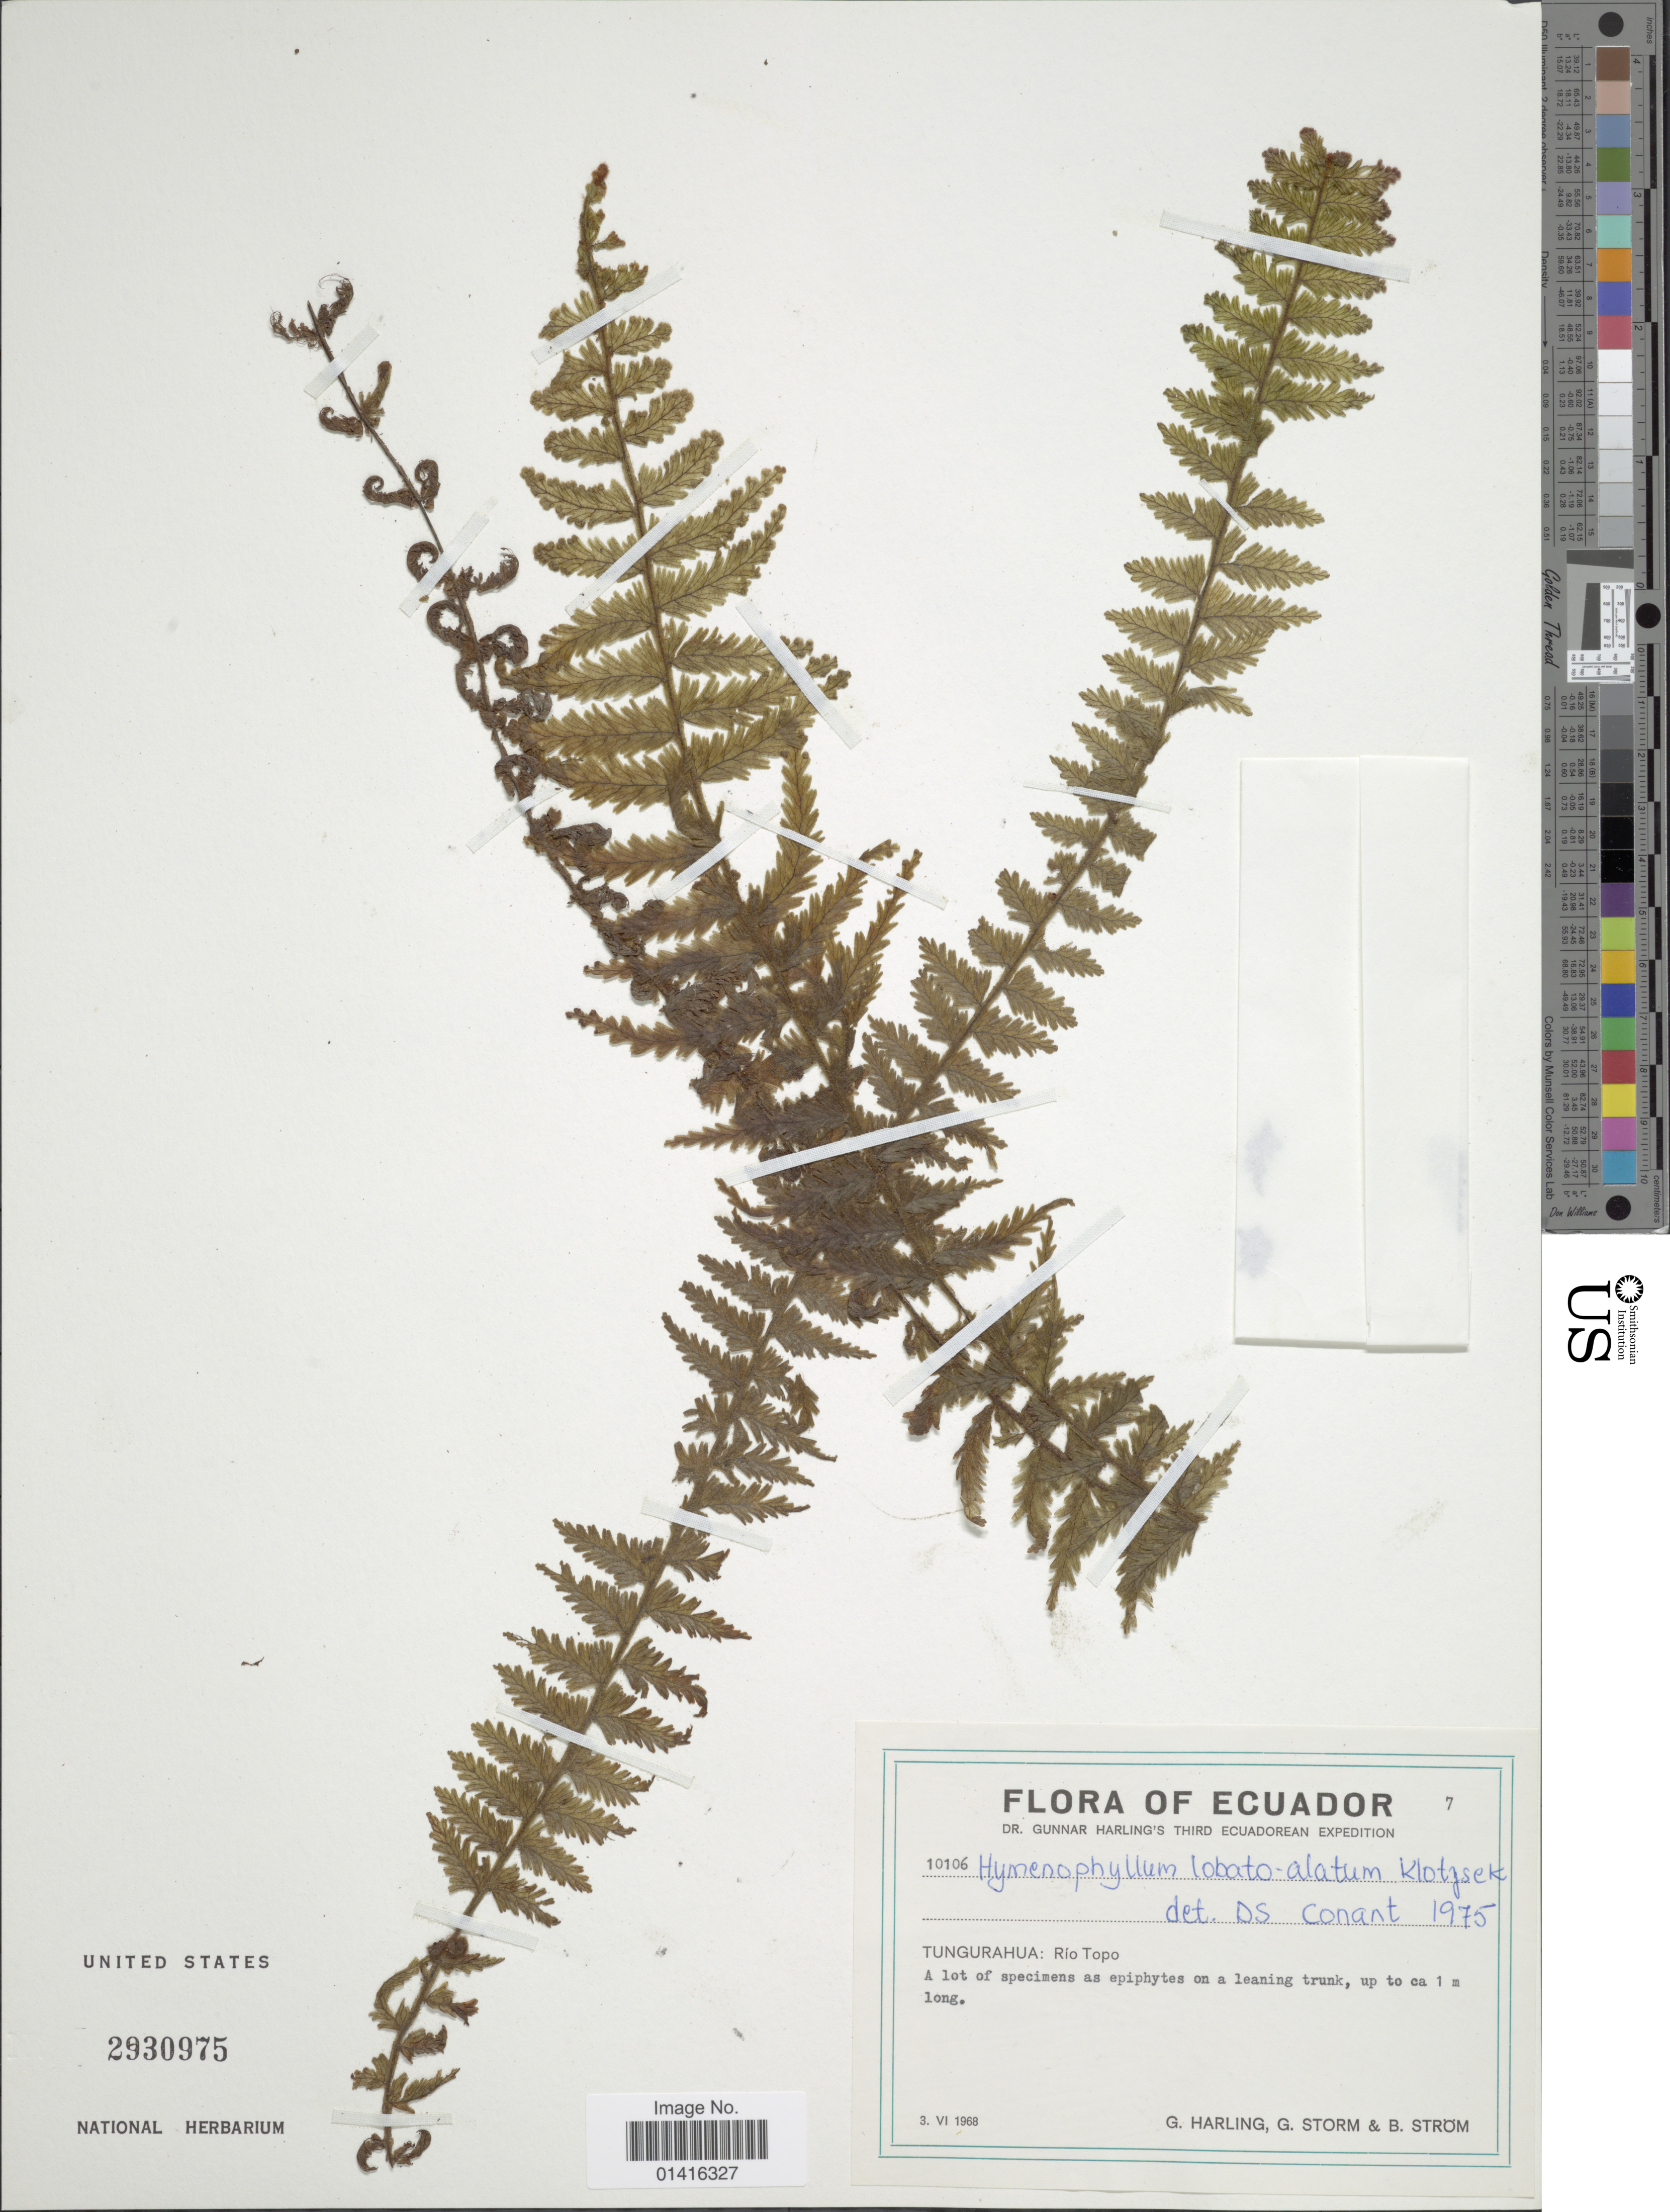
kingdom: Plantae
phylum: Tracheophyta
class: Polypodiopsida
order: Hymenophyllales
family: Hymenophyllaceae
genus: Hymenophyllum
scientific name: Hymenophyllum lobatoalatum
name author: Klotzsch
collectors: G. Harling, G. Storm & B. Ström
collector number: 10106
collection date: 1968-06-03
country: Ecuador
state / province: Tungurahua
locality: Río Topo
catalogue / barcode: US 2930975